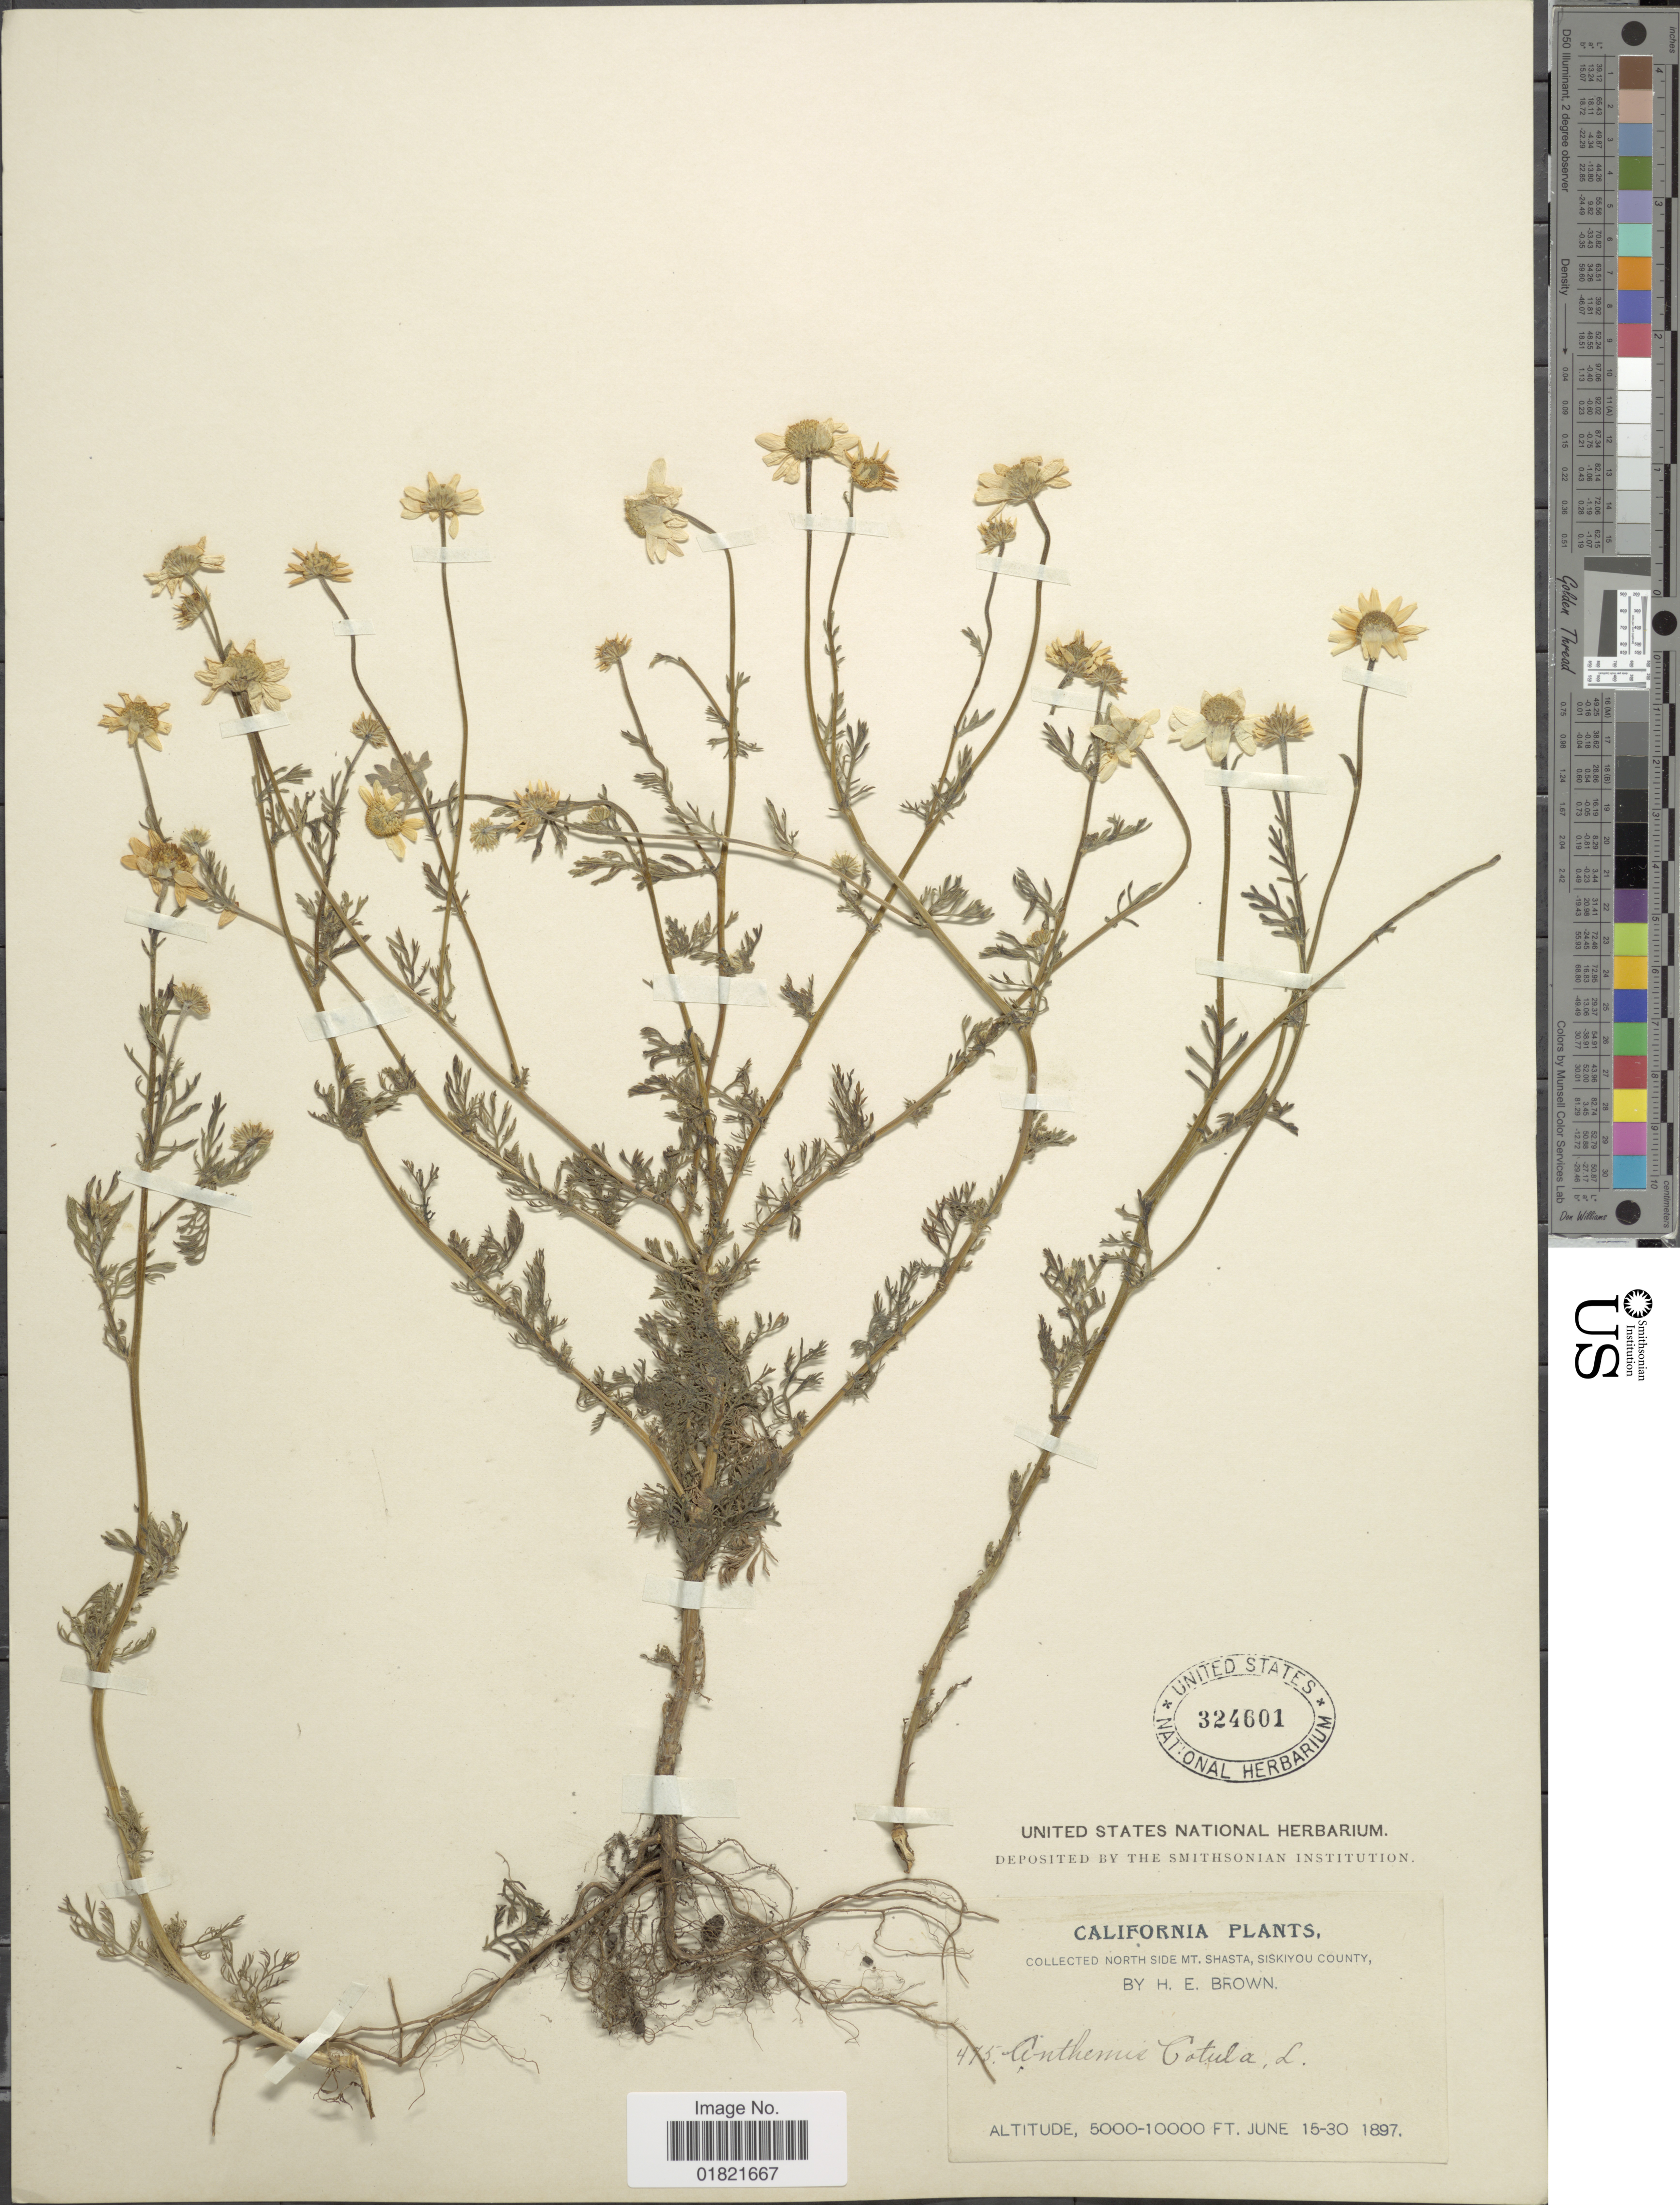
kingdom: Plantae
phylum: Tracheophyta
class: Magnoliopsida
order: Asterales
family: Asteraceae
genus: Anthemis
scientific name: Anthemis cotula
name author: L.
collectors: H. E. Brown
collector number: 475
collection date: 1897-06-15/1897-06-30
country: United States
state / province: California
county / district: Siskiyou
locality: North side Mt. Shasta, Siskiyou County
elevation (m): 1524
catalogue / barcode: US 324601